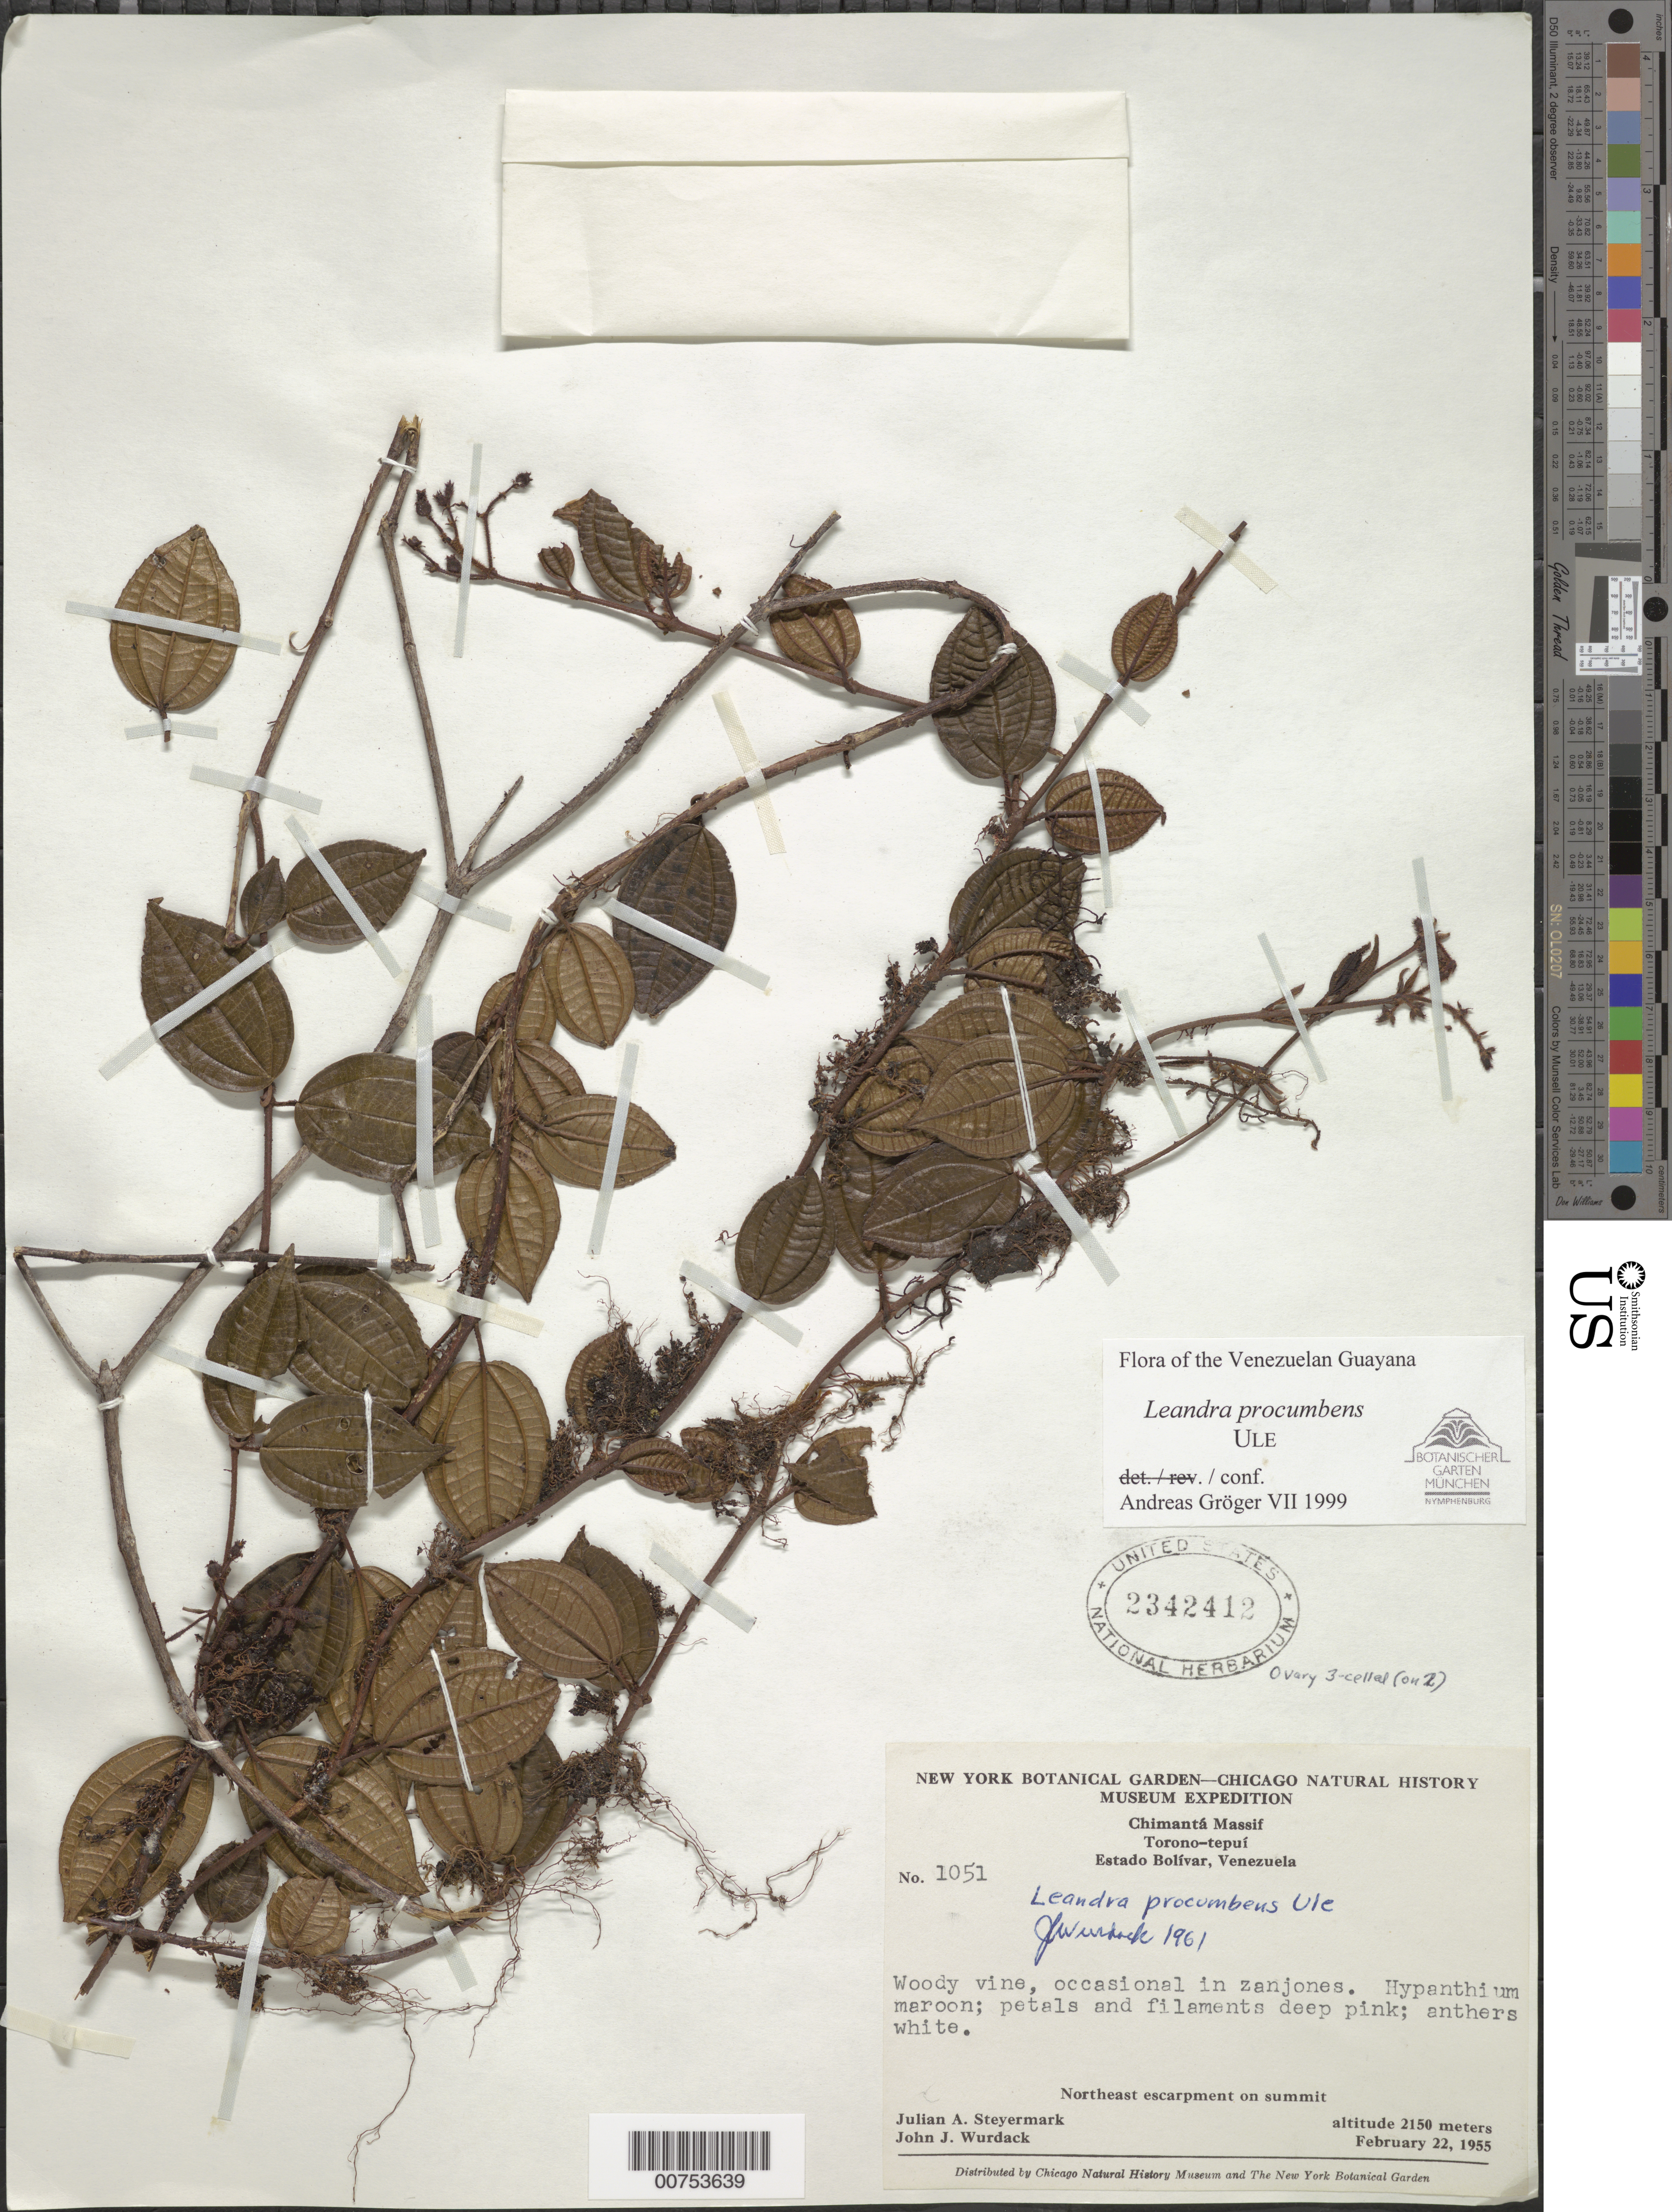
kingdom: Plantae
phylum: Tracheophyta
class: Magnoliopsida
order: Myrtales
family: Melastomataceae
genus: Leandra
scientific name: Leandra procumbens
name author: Ule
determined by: Gröger, A.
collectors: J. Steyermark & J. J. Wurdack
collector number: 55 1051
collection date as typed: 22-Feb-55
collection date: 1955-02-22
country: Venezuela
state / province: Bolívar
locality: Chimantá Massif, Torono-tepuí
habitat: Zanjones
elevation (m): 2150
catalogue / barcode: US 2342412